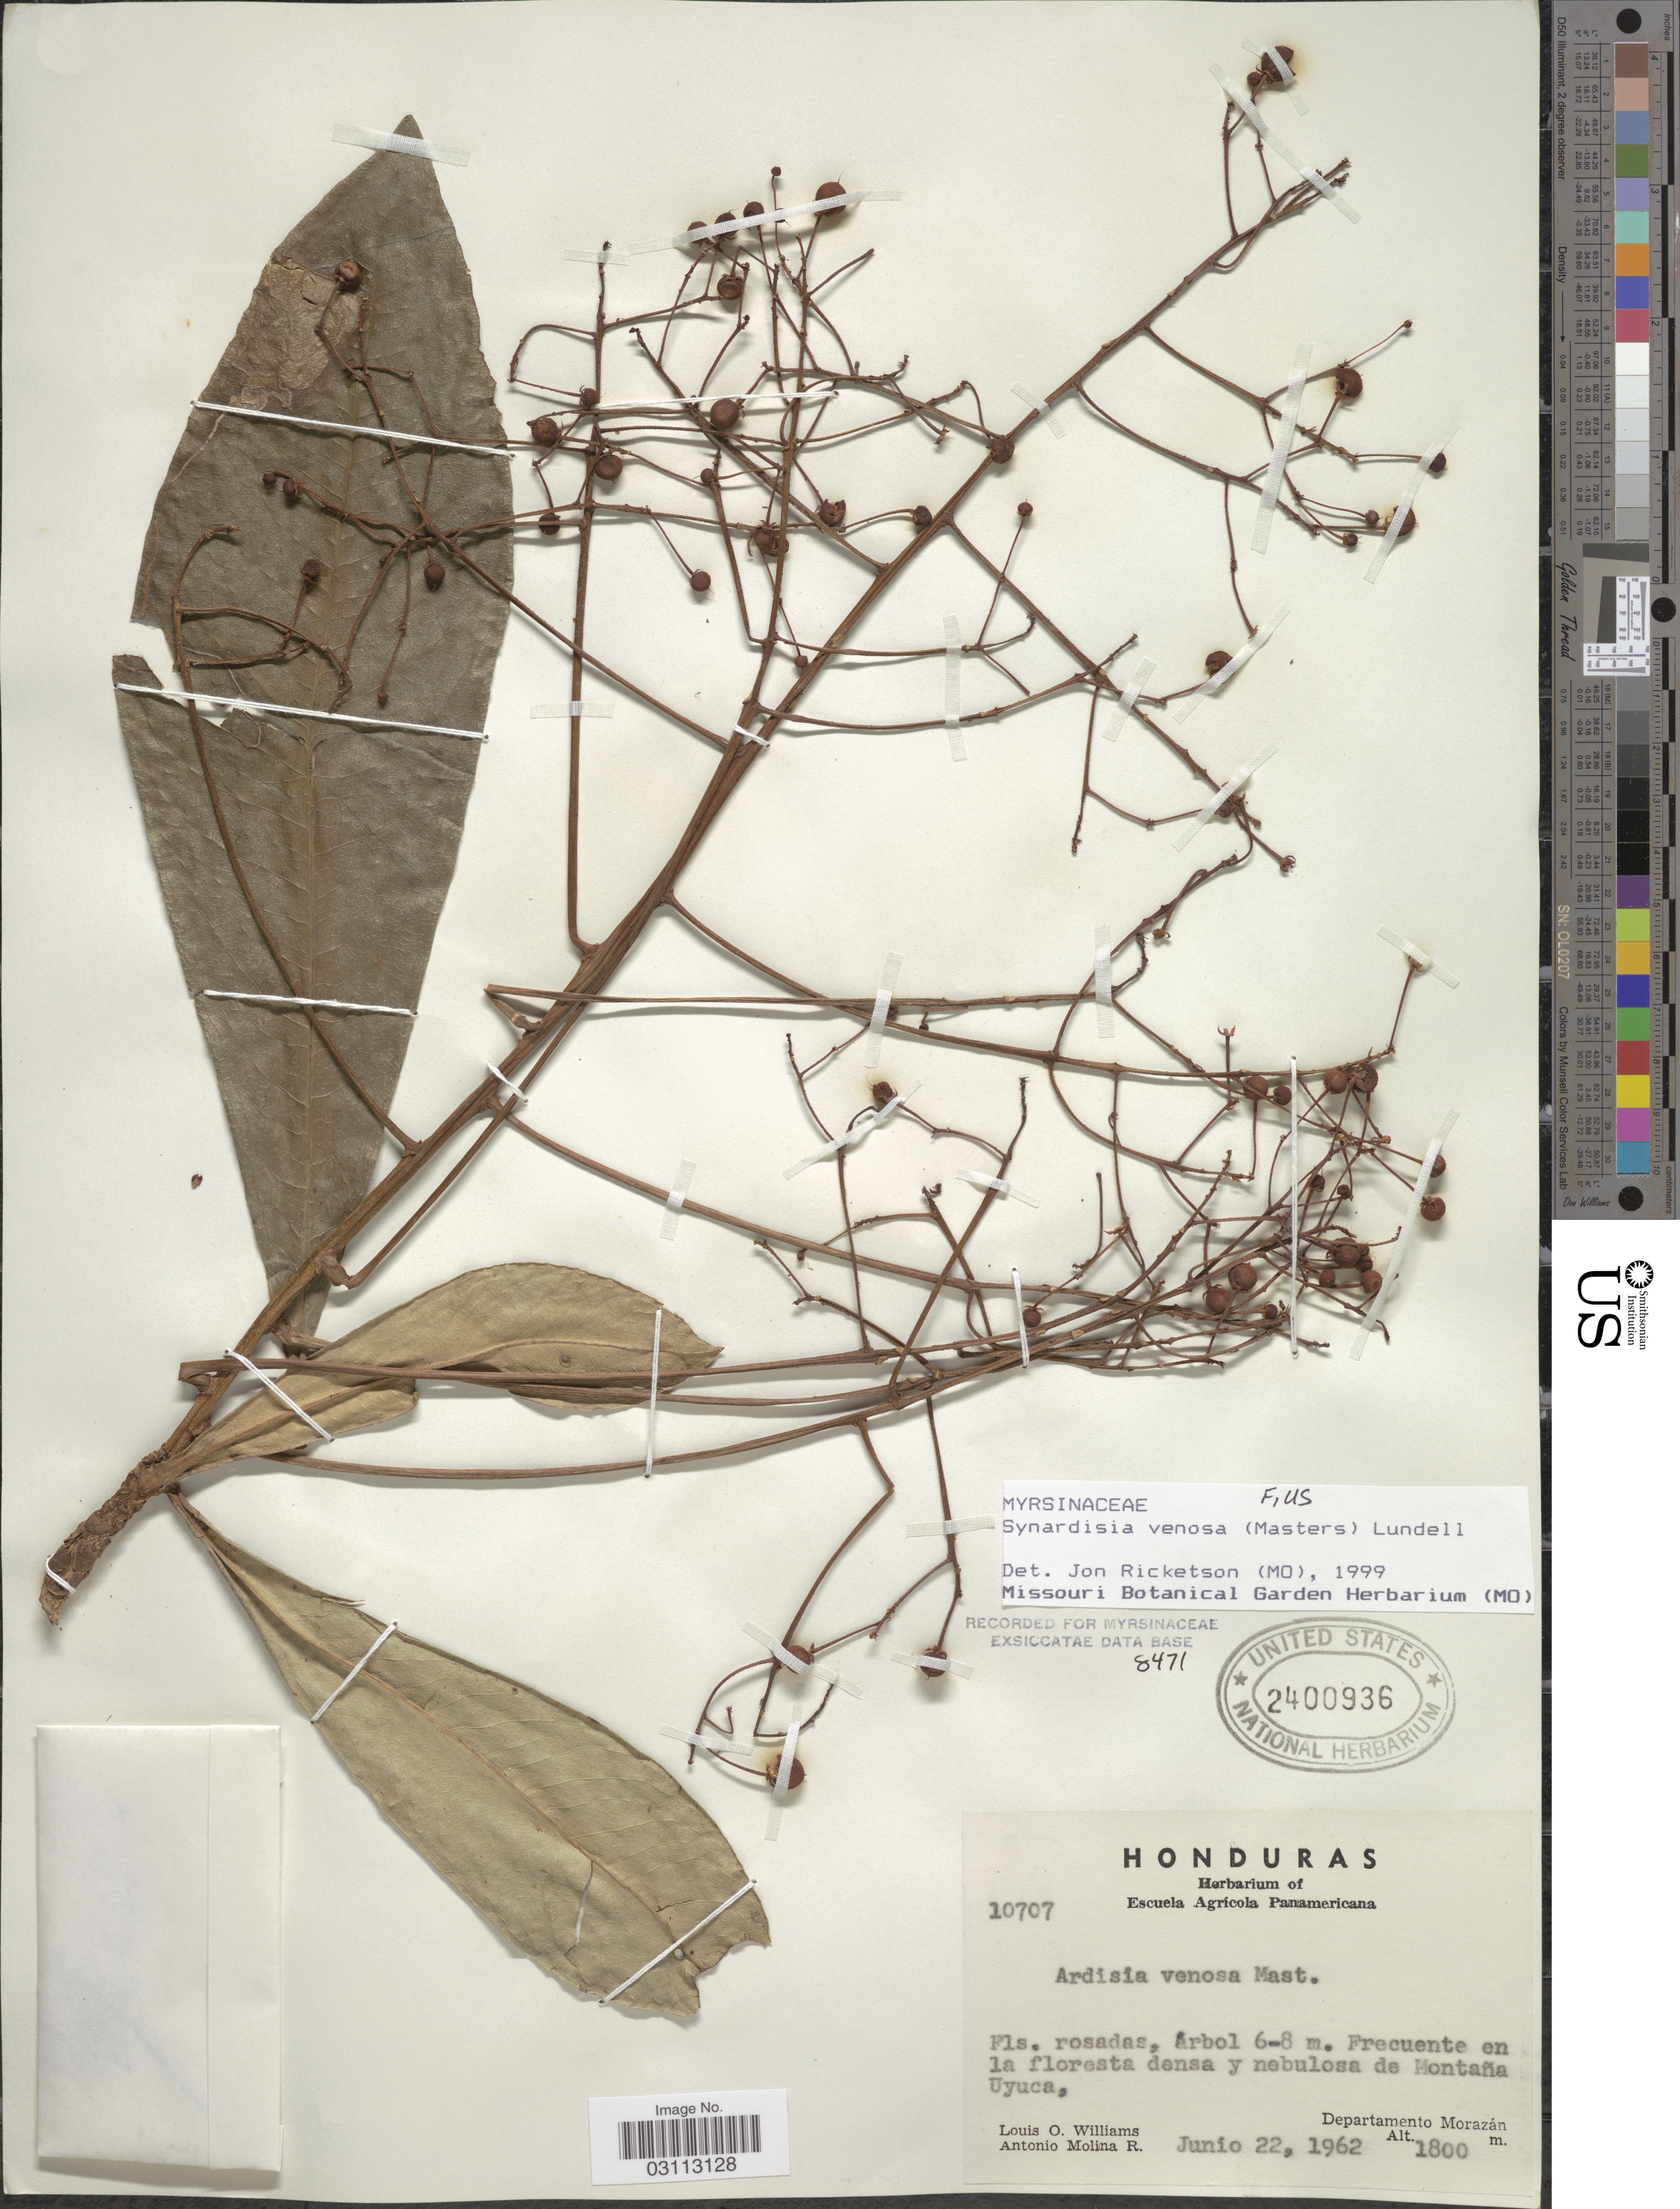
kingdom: Plantae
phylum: Tracheophyta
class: Magnoliopsida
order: Ericales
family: Primulaceae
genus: Synardisia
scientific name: Synardisia venosa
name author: (Mast.) Lundell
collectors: L. O. Williams & A. Molina R.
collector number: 10707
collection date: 1962-06-22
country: Honduras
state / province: Fco. Morazán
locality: Montaña Uyuca, Departamento Morazán.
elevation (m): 1800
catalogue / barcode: US 2400936